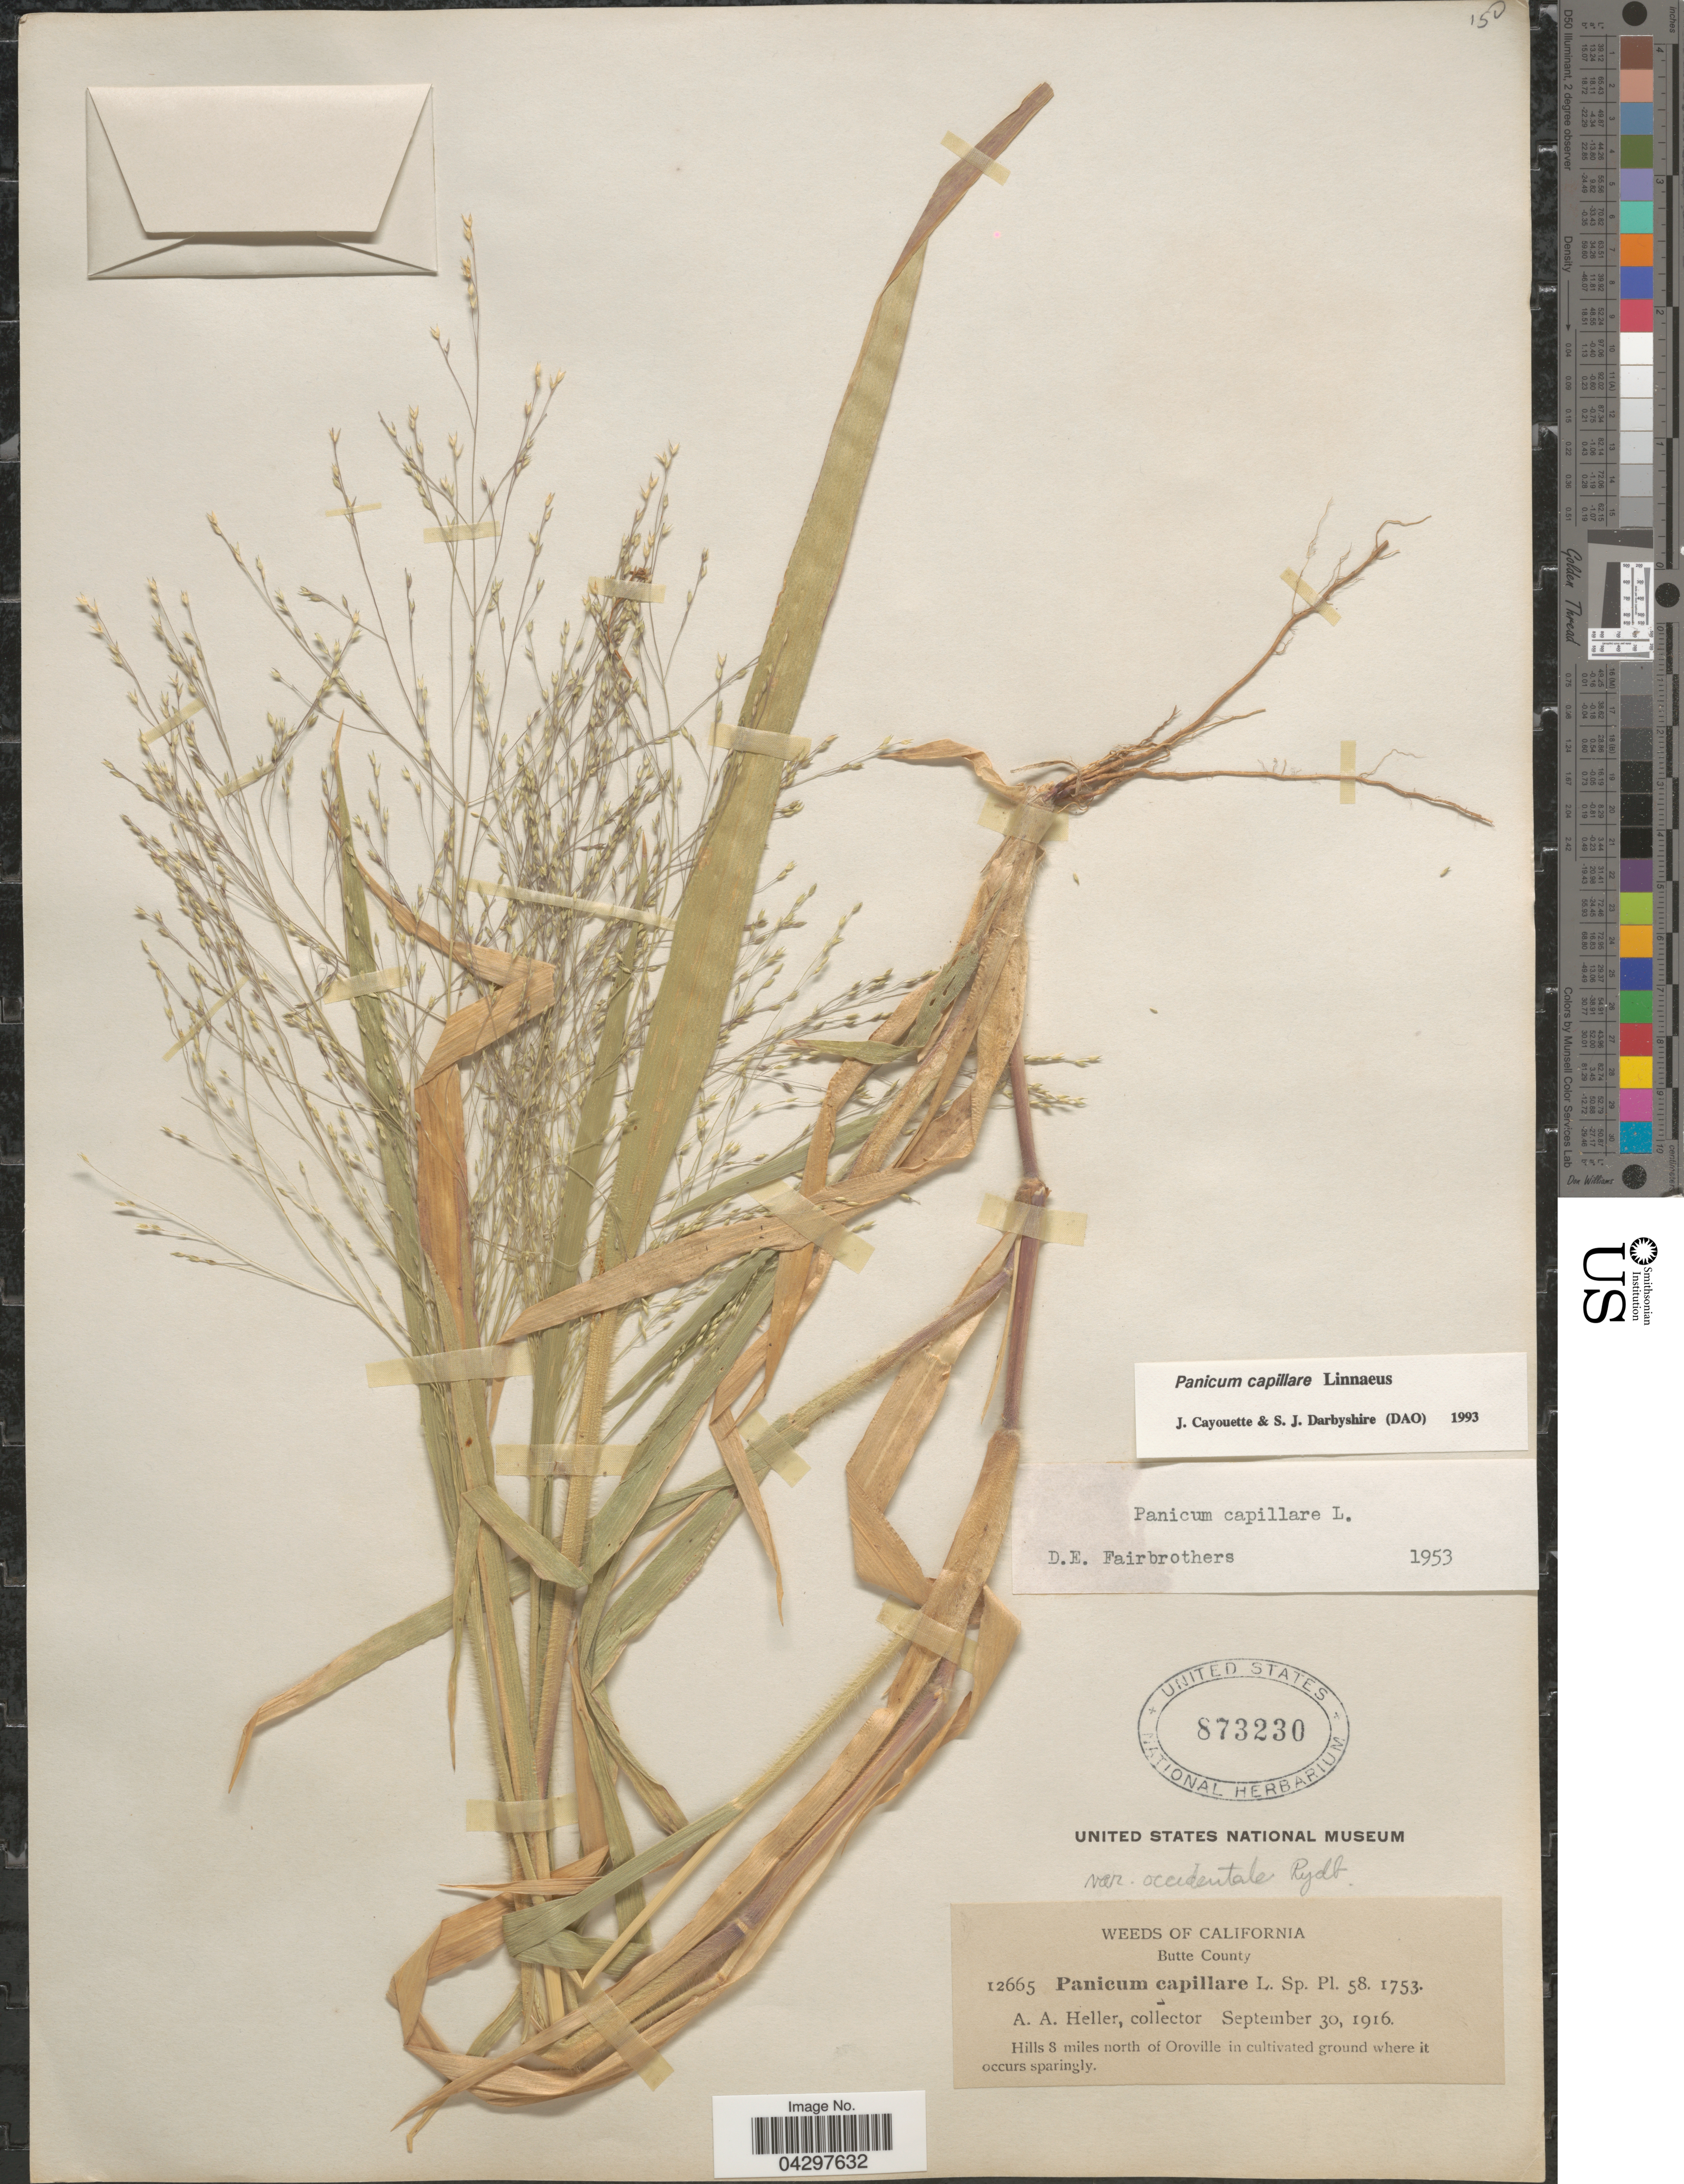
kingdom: Plantae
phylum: Tracheophyta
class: Liliopsida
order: Poales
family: Poaceae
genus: Panicum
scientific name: Panicum capillare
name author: L.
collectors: A. A. Heller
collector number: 12665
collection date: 1916-09-30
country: United States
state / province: California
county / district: Butte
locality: Butte County. Hills 8 miles north of Oroville in cultivated ground where it occurs sparingly.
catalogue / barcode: US 873230